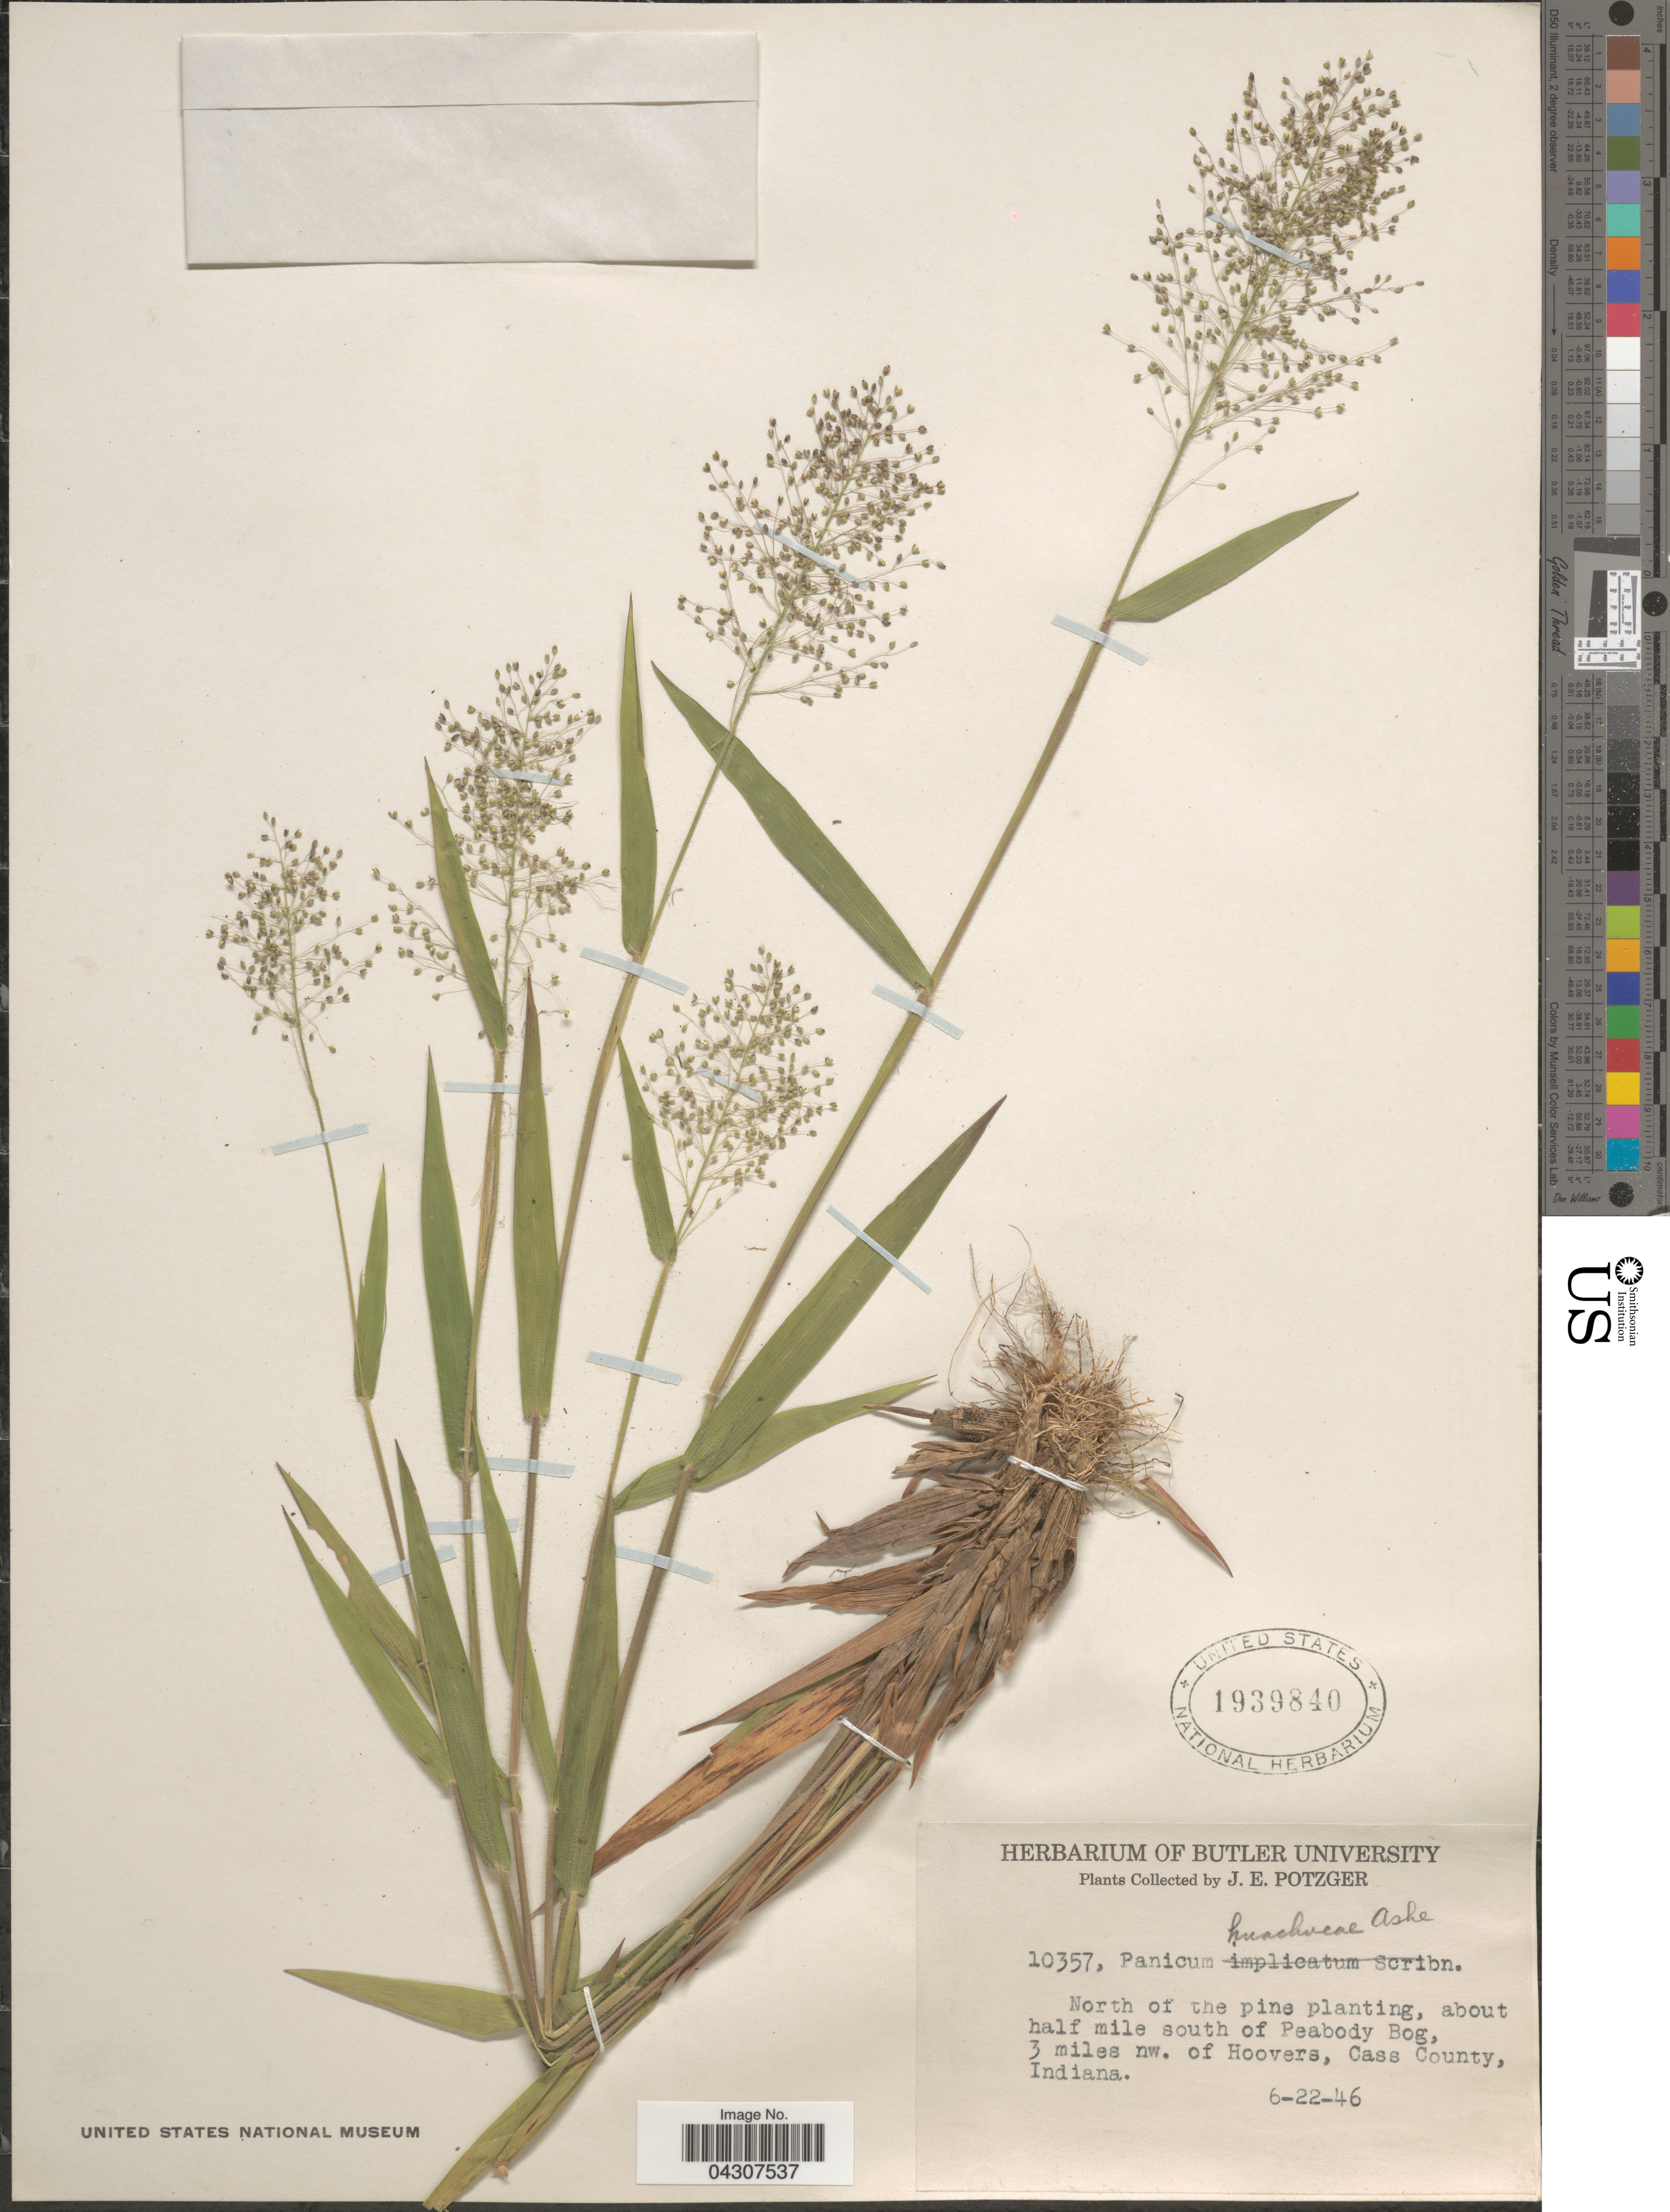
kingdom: Plantae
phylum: Tracheophyta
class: Liliopsida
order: Poales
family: Poaceae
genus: Dichanthelium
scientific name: Dichanthelium acuminatum var. acuminatum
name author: (Sw.) Gould & C.A. Clark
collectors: J. Potzger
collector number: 10357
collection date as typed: Transcribed d/m/y: 22/6/46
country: United States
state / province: Indiana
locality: North of the pine planting, about half mile south of Peabody Bog, 3 miles nw. of Hoovers, Cass County.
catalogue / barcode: US 1939840